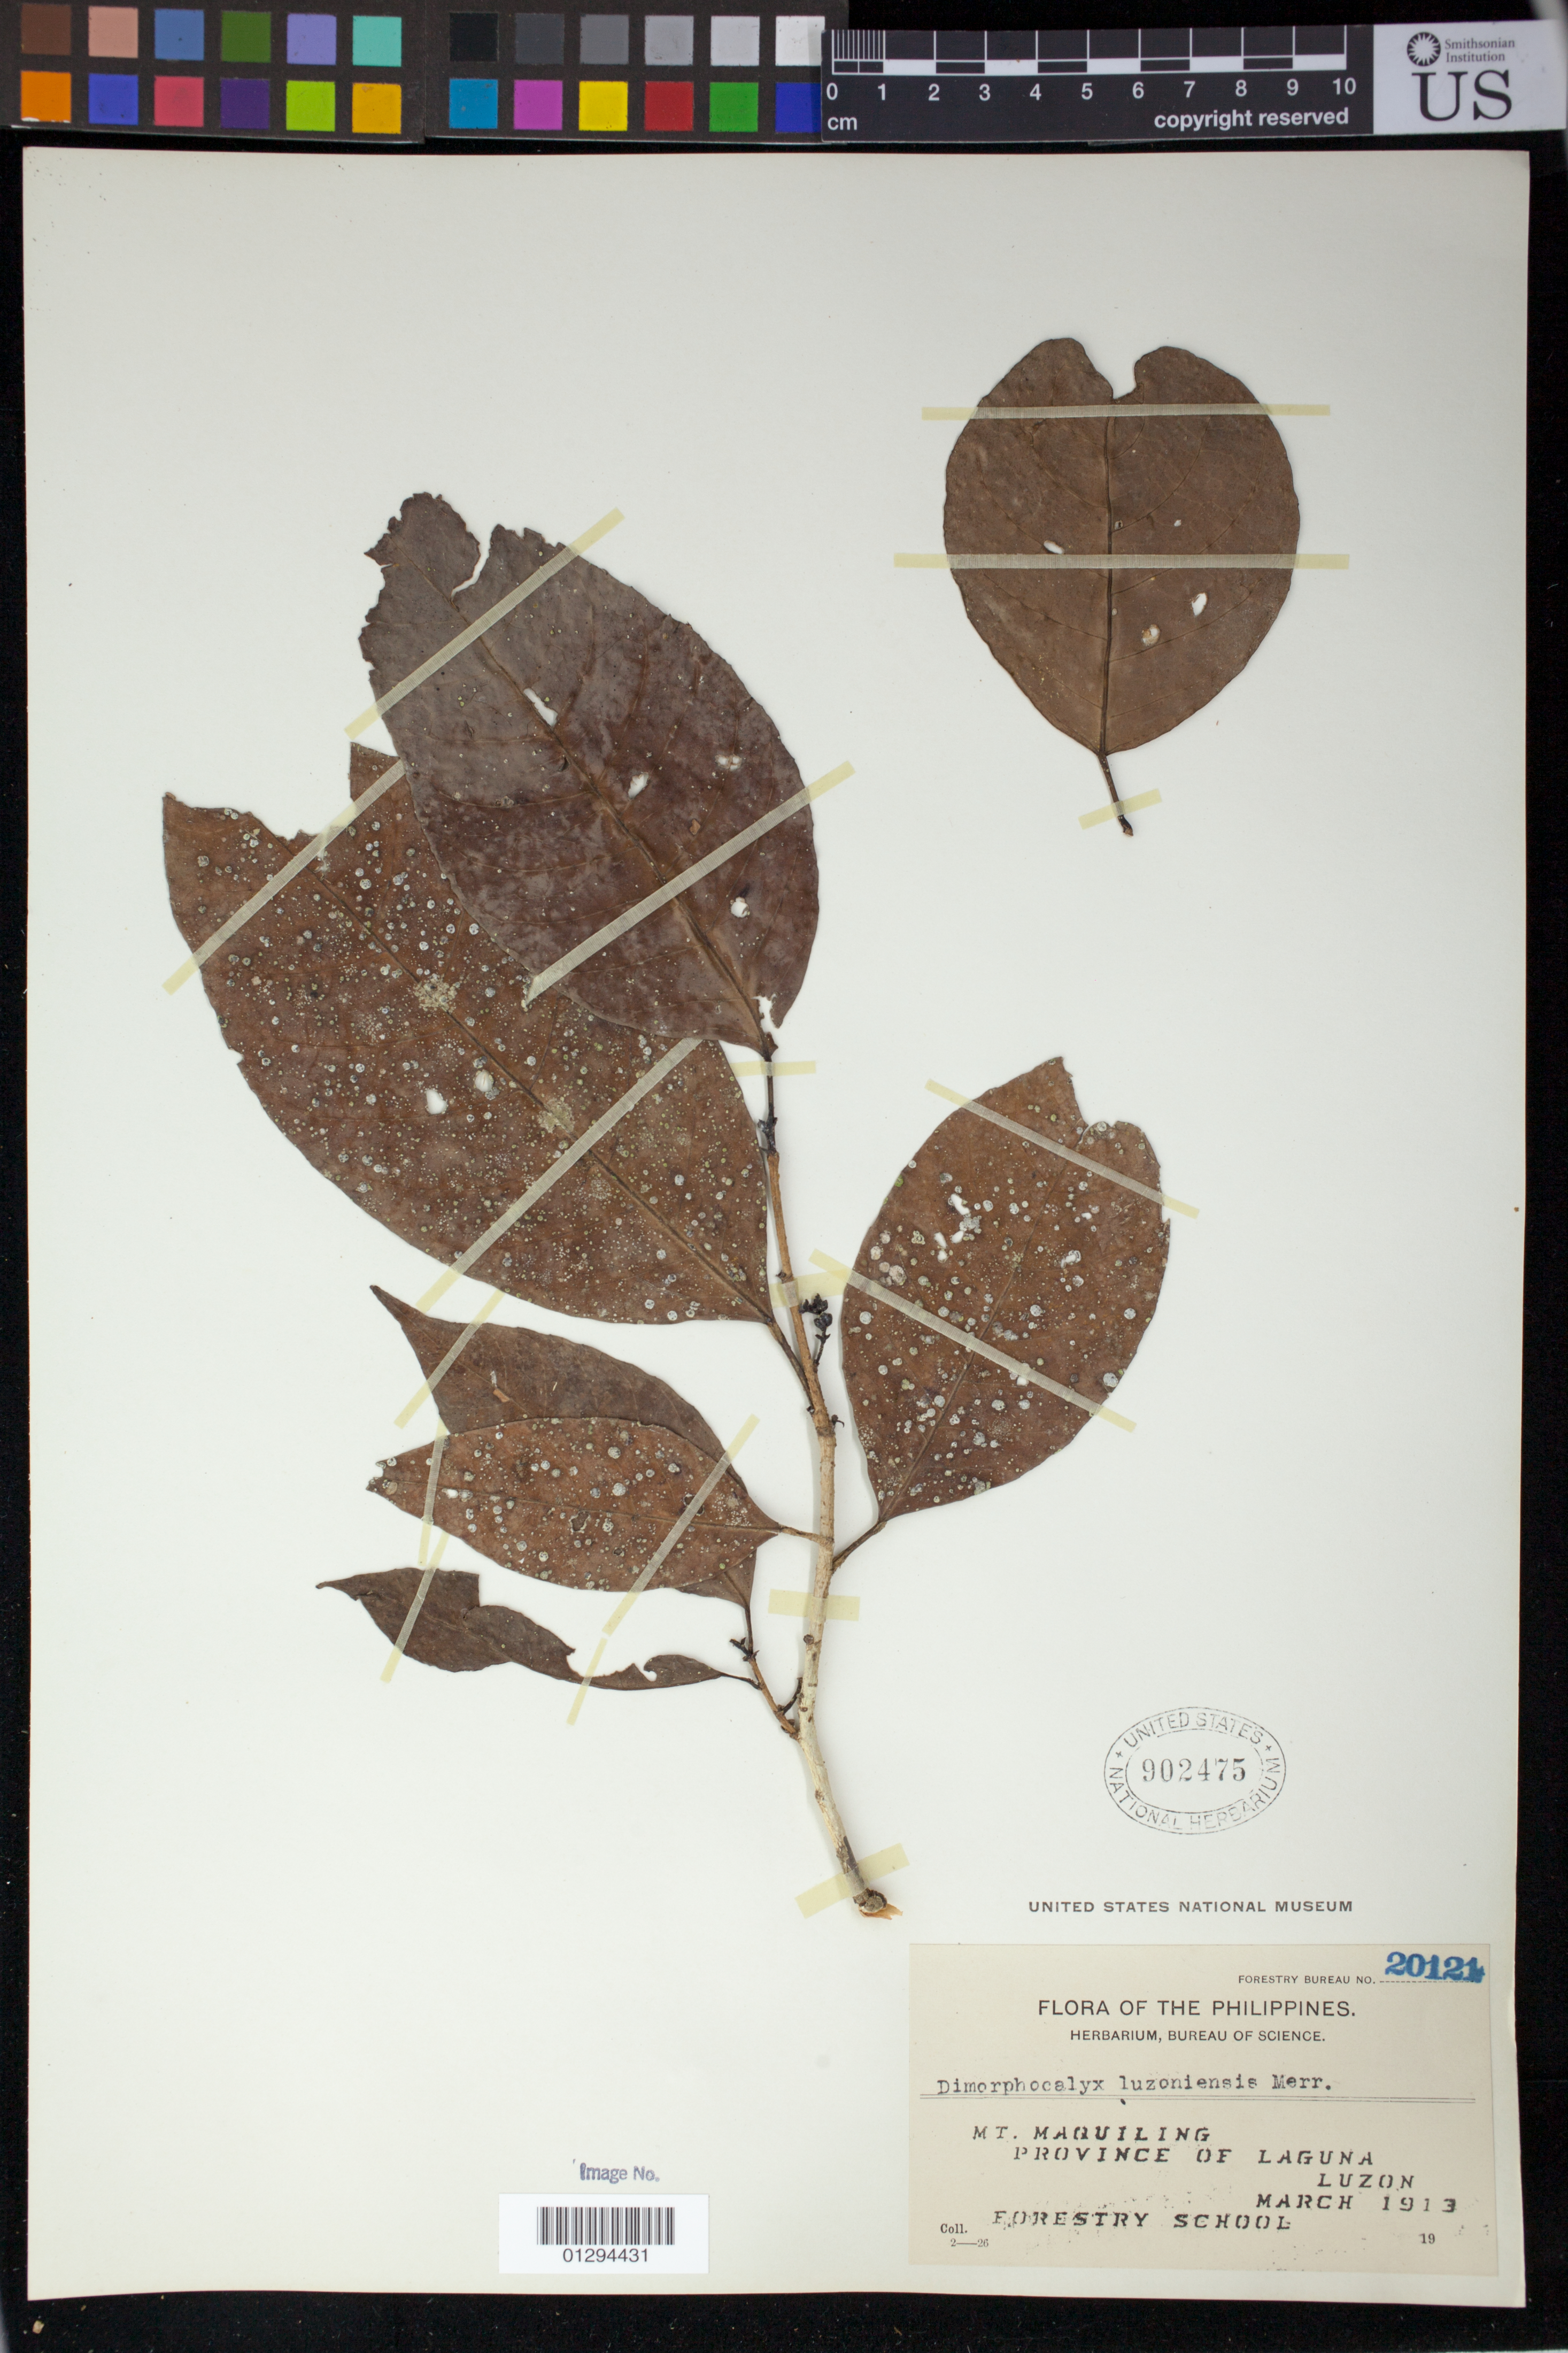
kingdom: Plantae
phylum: Tracheophyta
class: Magnoliopsida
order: Malpighiales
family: Euphorbiaceae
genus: Dimorphocalyx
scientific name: Dimorphocalyx luzoniensis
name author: Merr.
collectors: Forestry Student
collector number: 20121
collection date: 1913-03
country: Philippines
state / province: Calabarzon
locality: Mt Maquiling [Makiling]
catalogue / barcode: US 902475